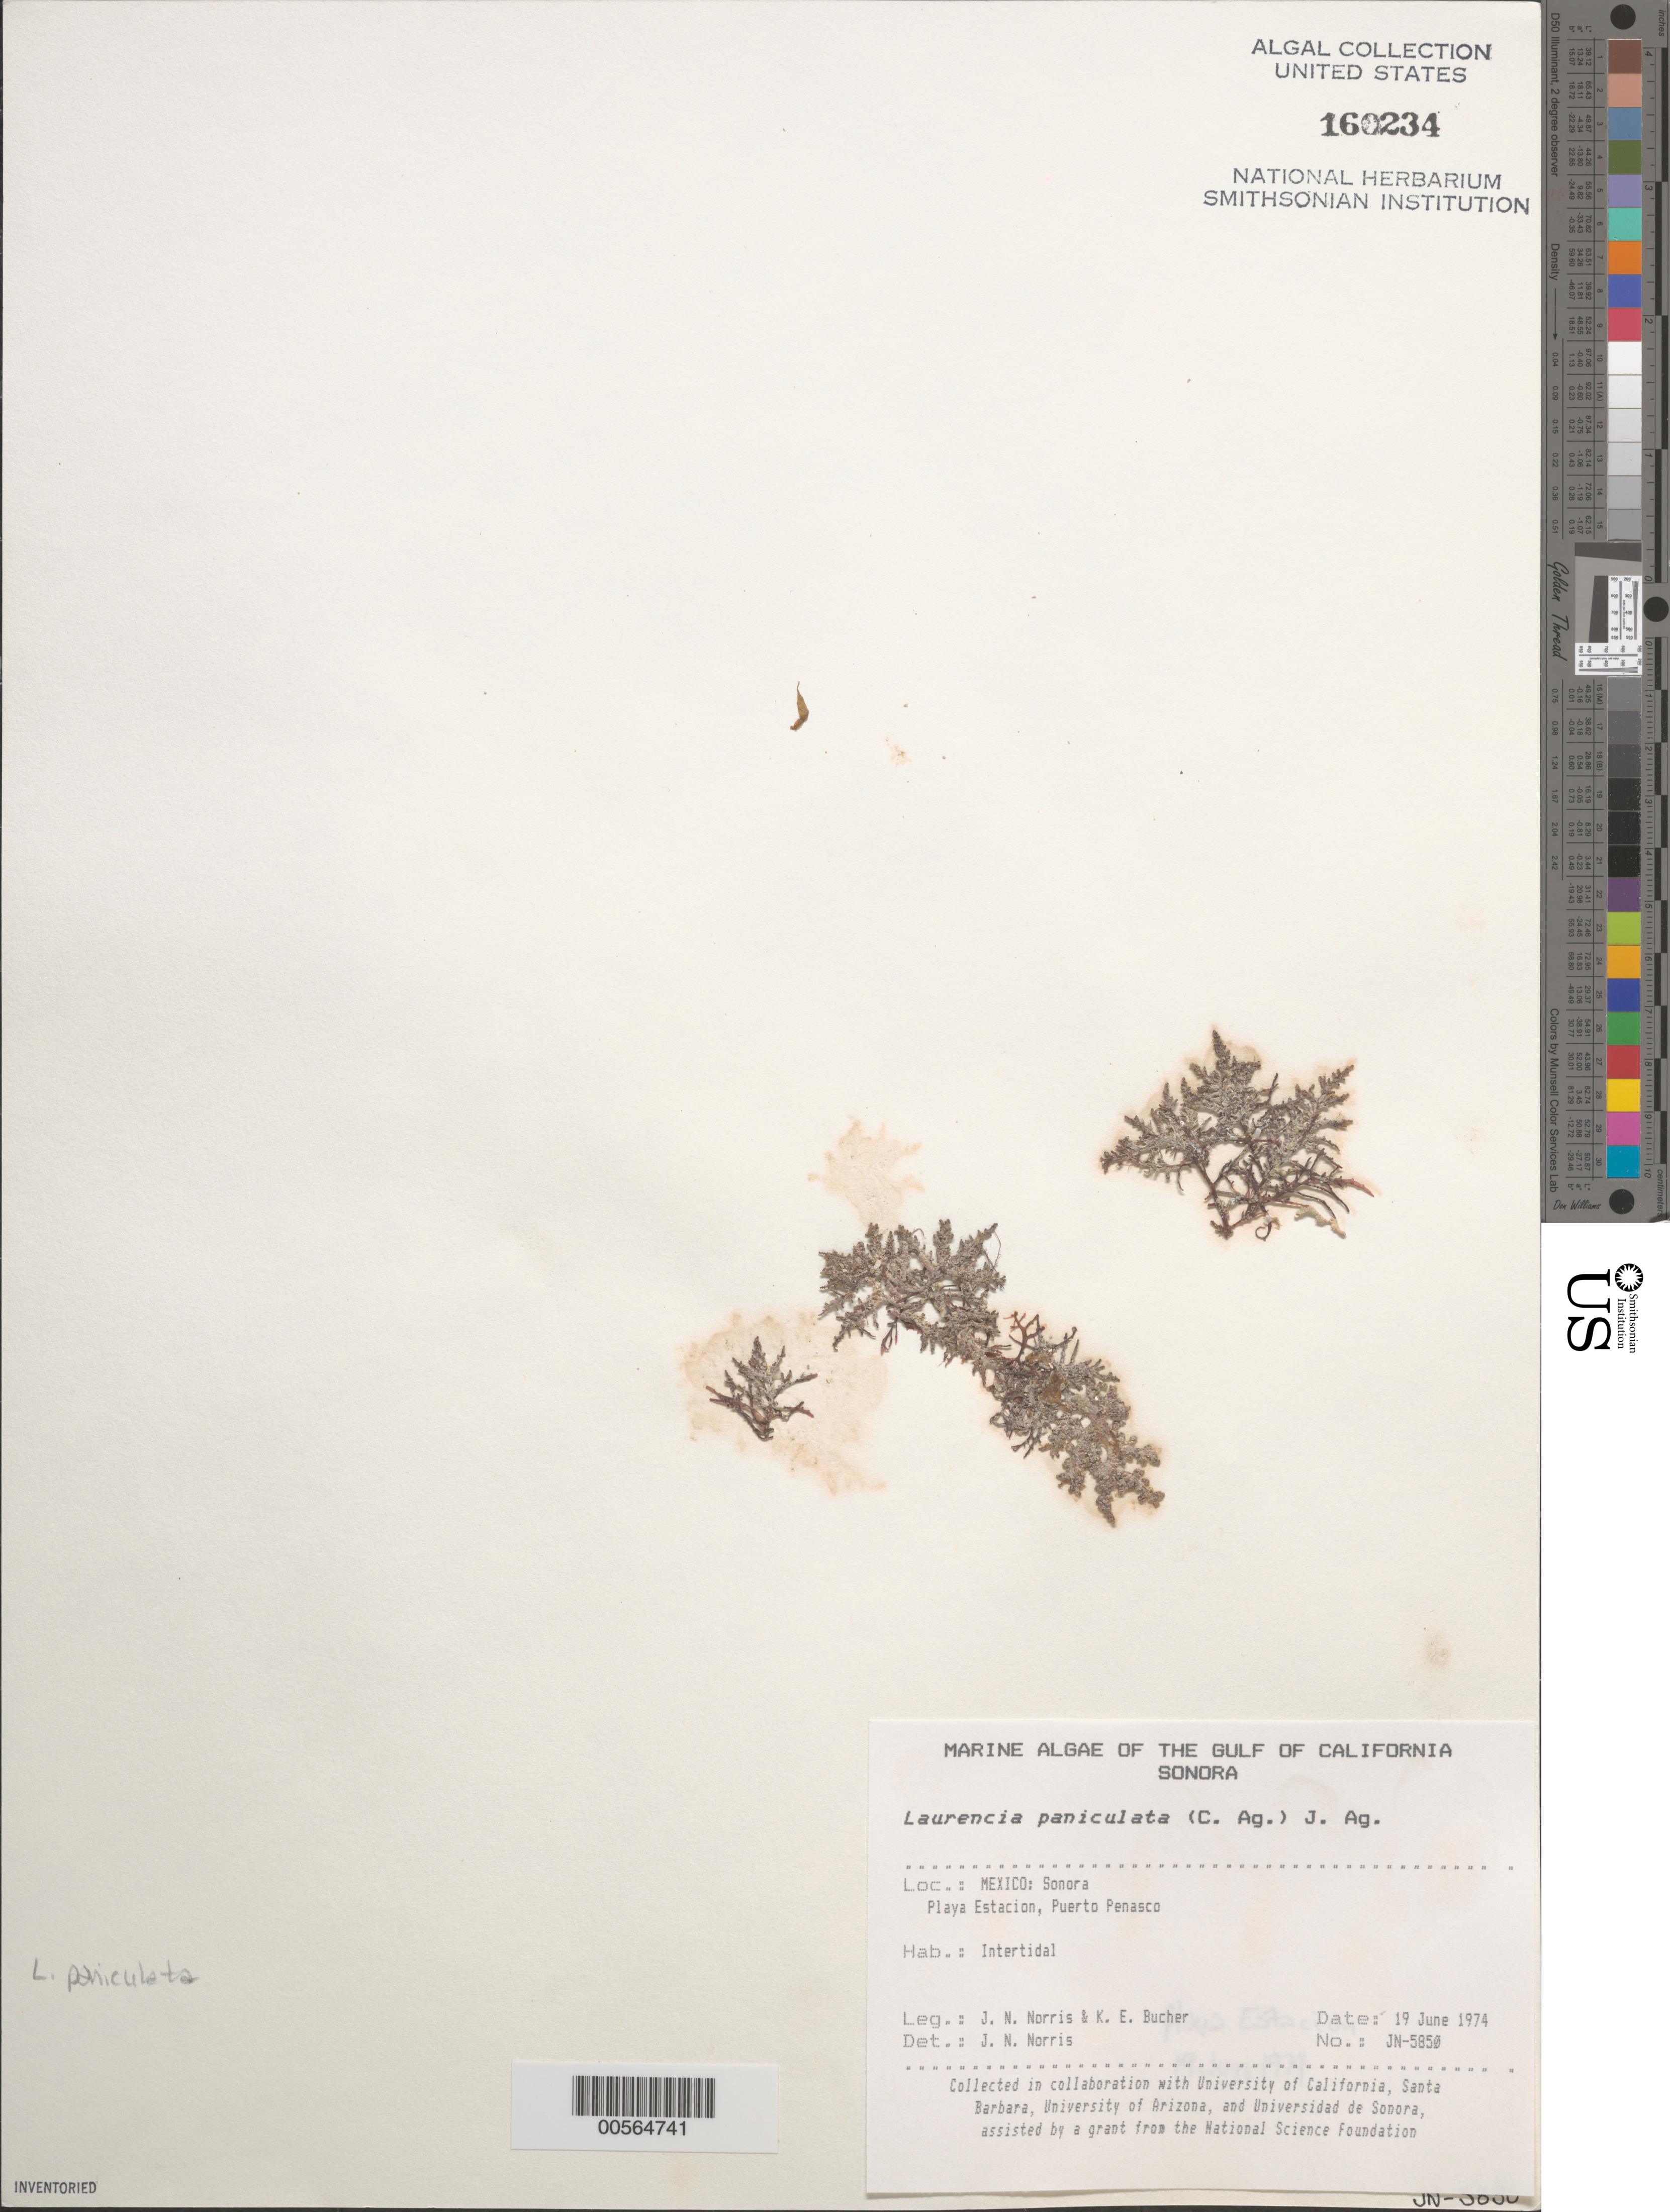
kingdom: Plantae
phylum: Rhodophyta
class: Florideophyceae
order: Ceramiales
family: Rhodomelaceae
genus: Palisada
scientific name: Palisada thuyoides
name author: (Kützing) Cassano et al.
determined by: Algae name updating Project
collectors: J. N. Norris & K. E. Bucher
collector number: JN-5850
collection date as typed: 19 Jun 1974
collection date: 1974-06-19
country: Mexico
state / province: Sonora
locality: Playa Estacion, Puerto Penasco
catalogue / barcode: US 160234